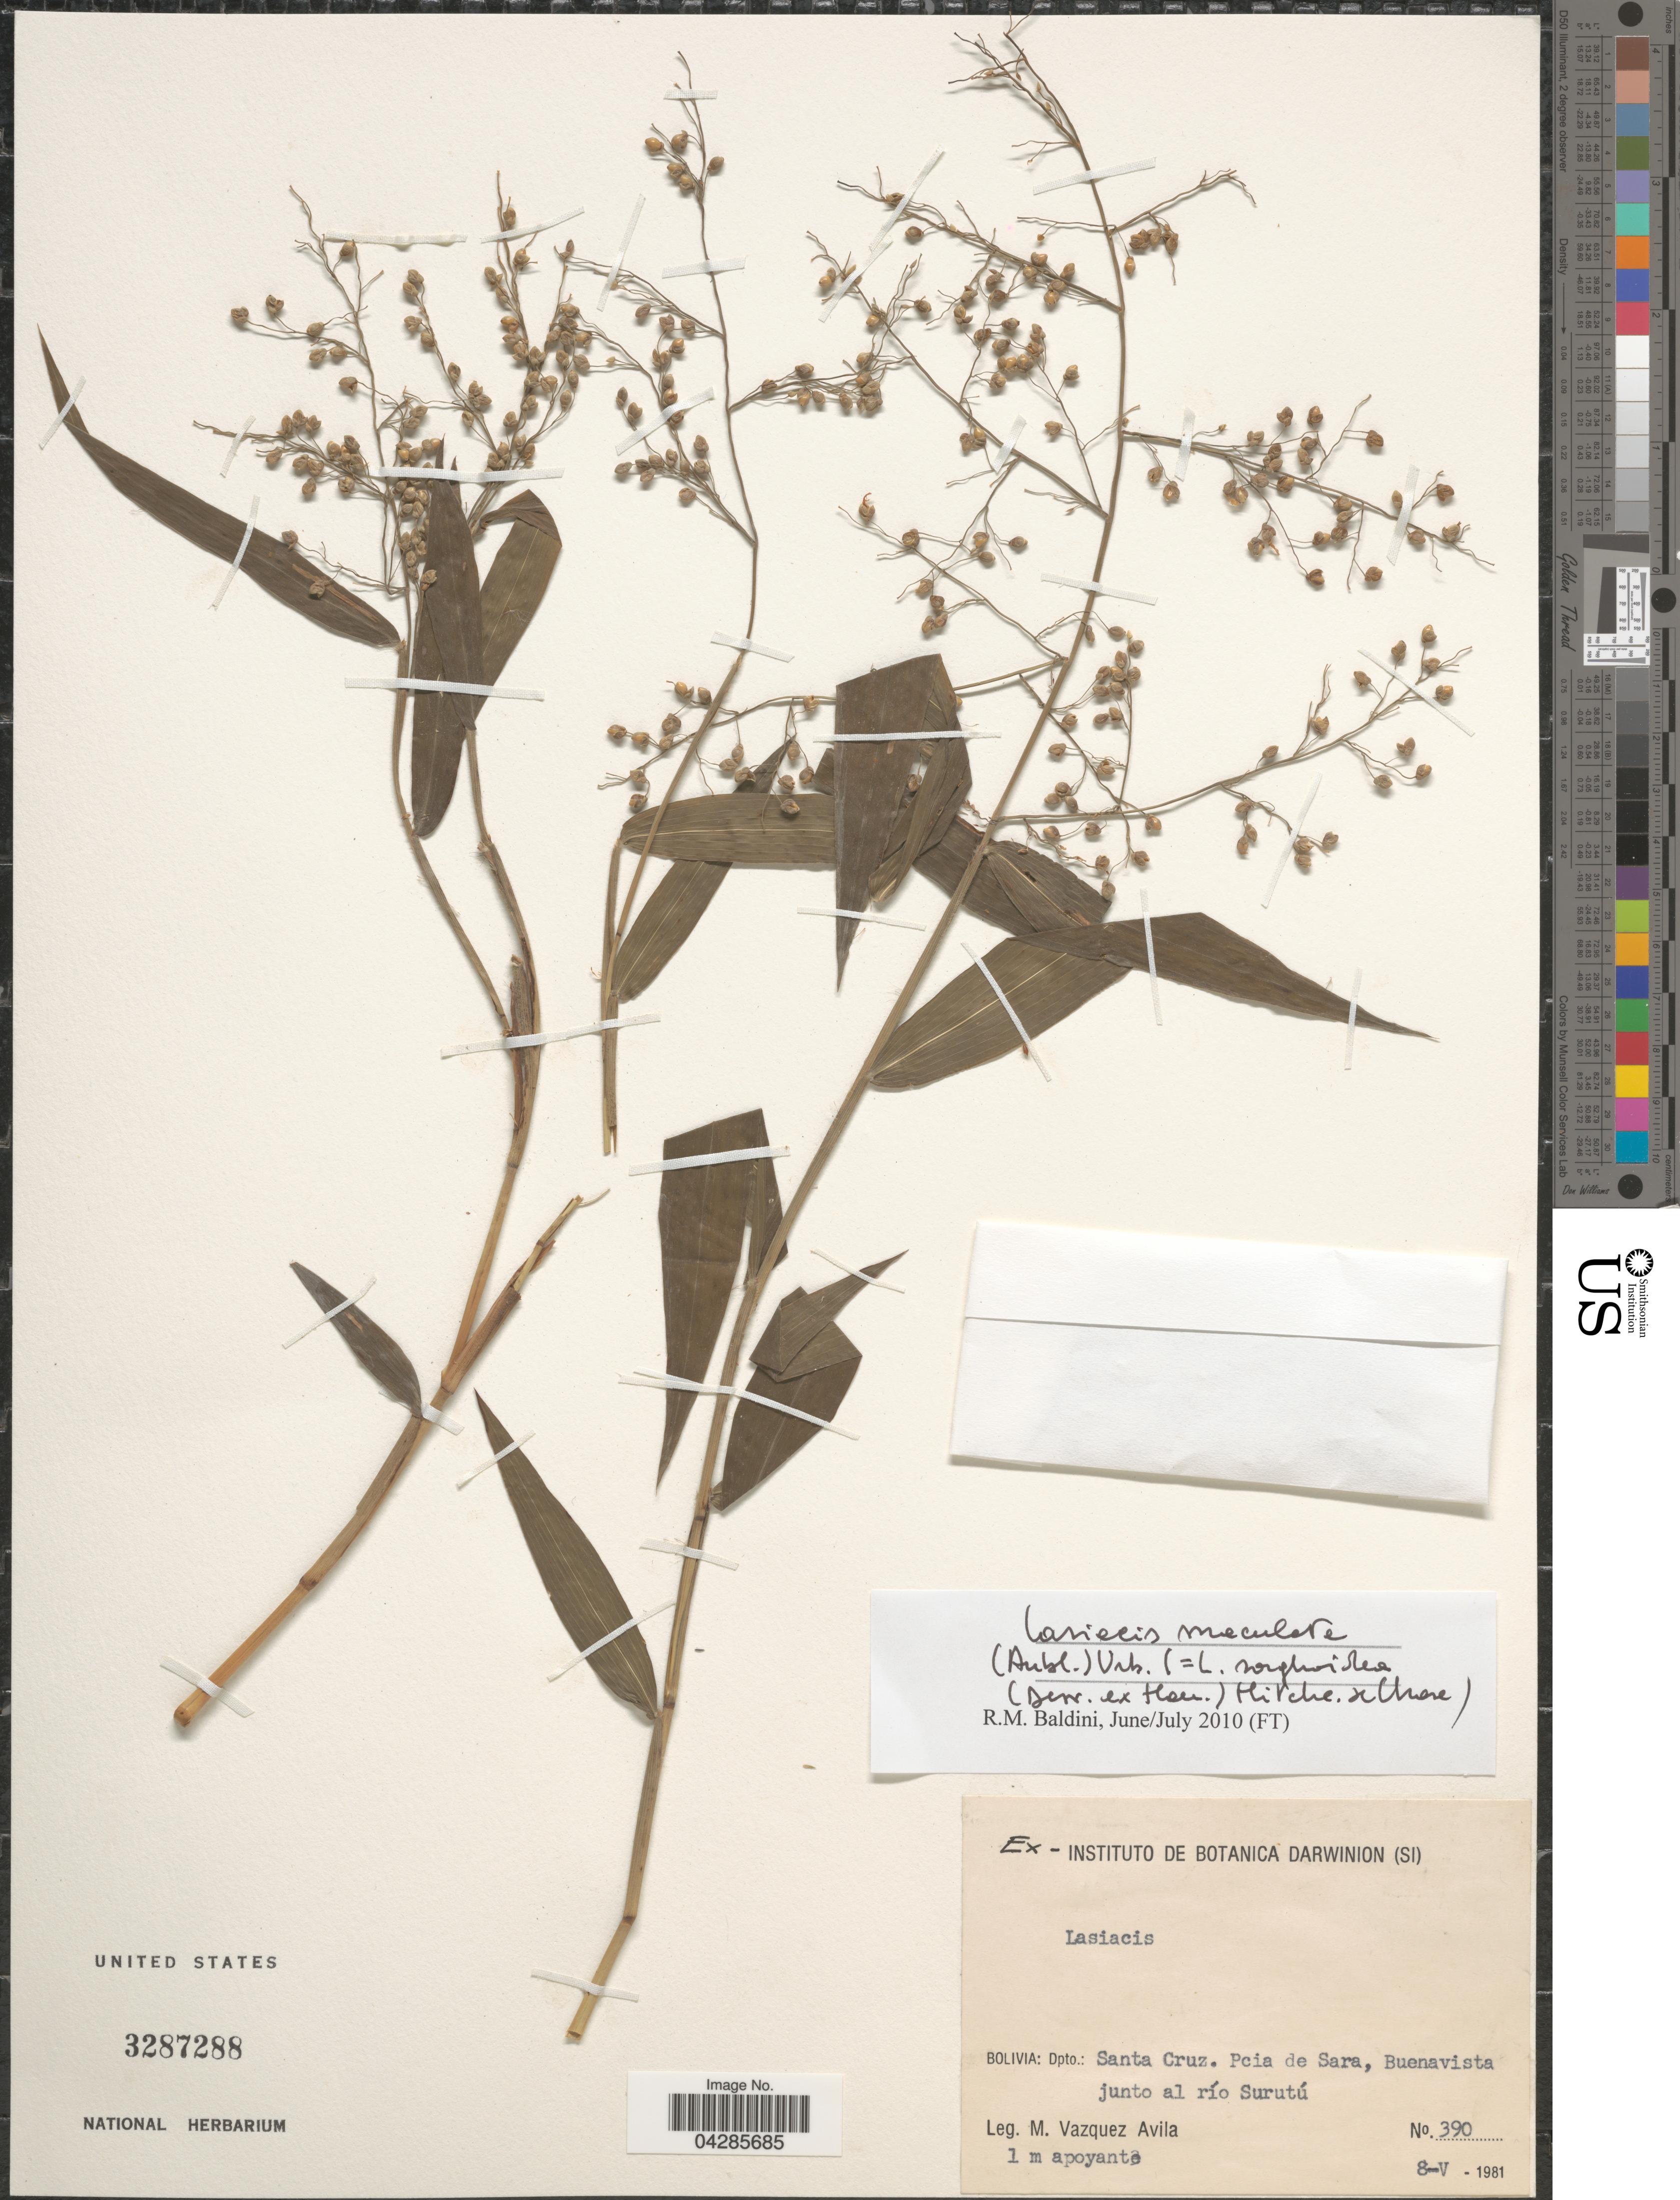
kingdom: Plantae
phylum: Tracheophyta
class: Liliopsida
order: Poales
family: Poaceae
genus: Lasiacis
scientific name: Lasiacis sorghoidea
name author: (Desv. ex Ham.) Hitchc. & Chase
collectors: M. Vásquez Avila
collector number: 390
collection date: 1981-05-08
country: Bolivia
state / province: Santa Cruz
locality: Dpto.: Santa Cruz. Pcia de Sara, Buenavista junto al río Surutú.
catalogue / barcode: US 3287288